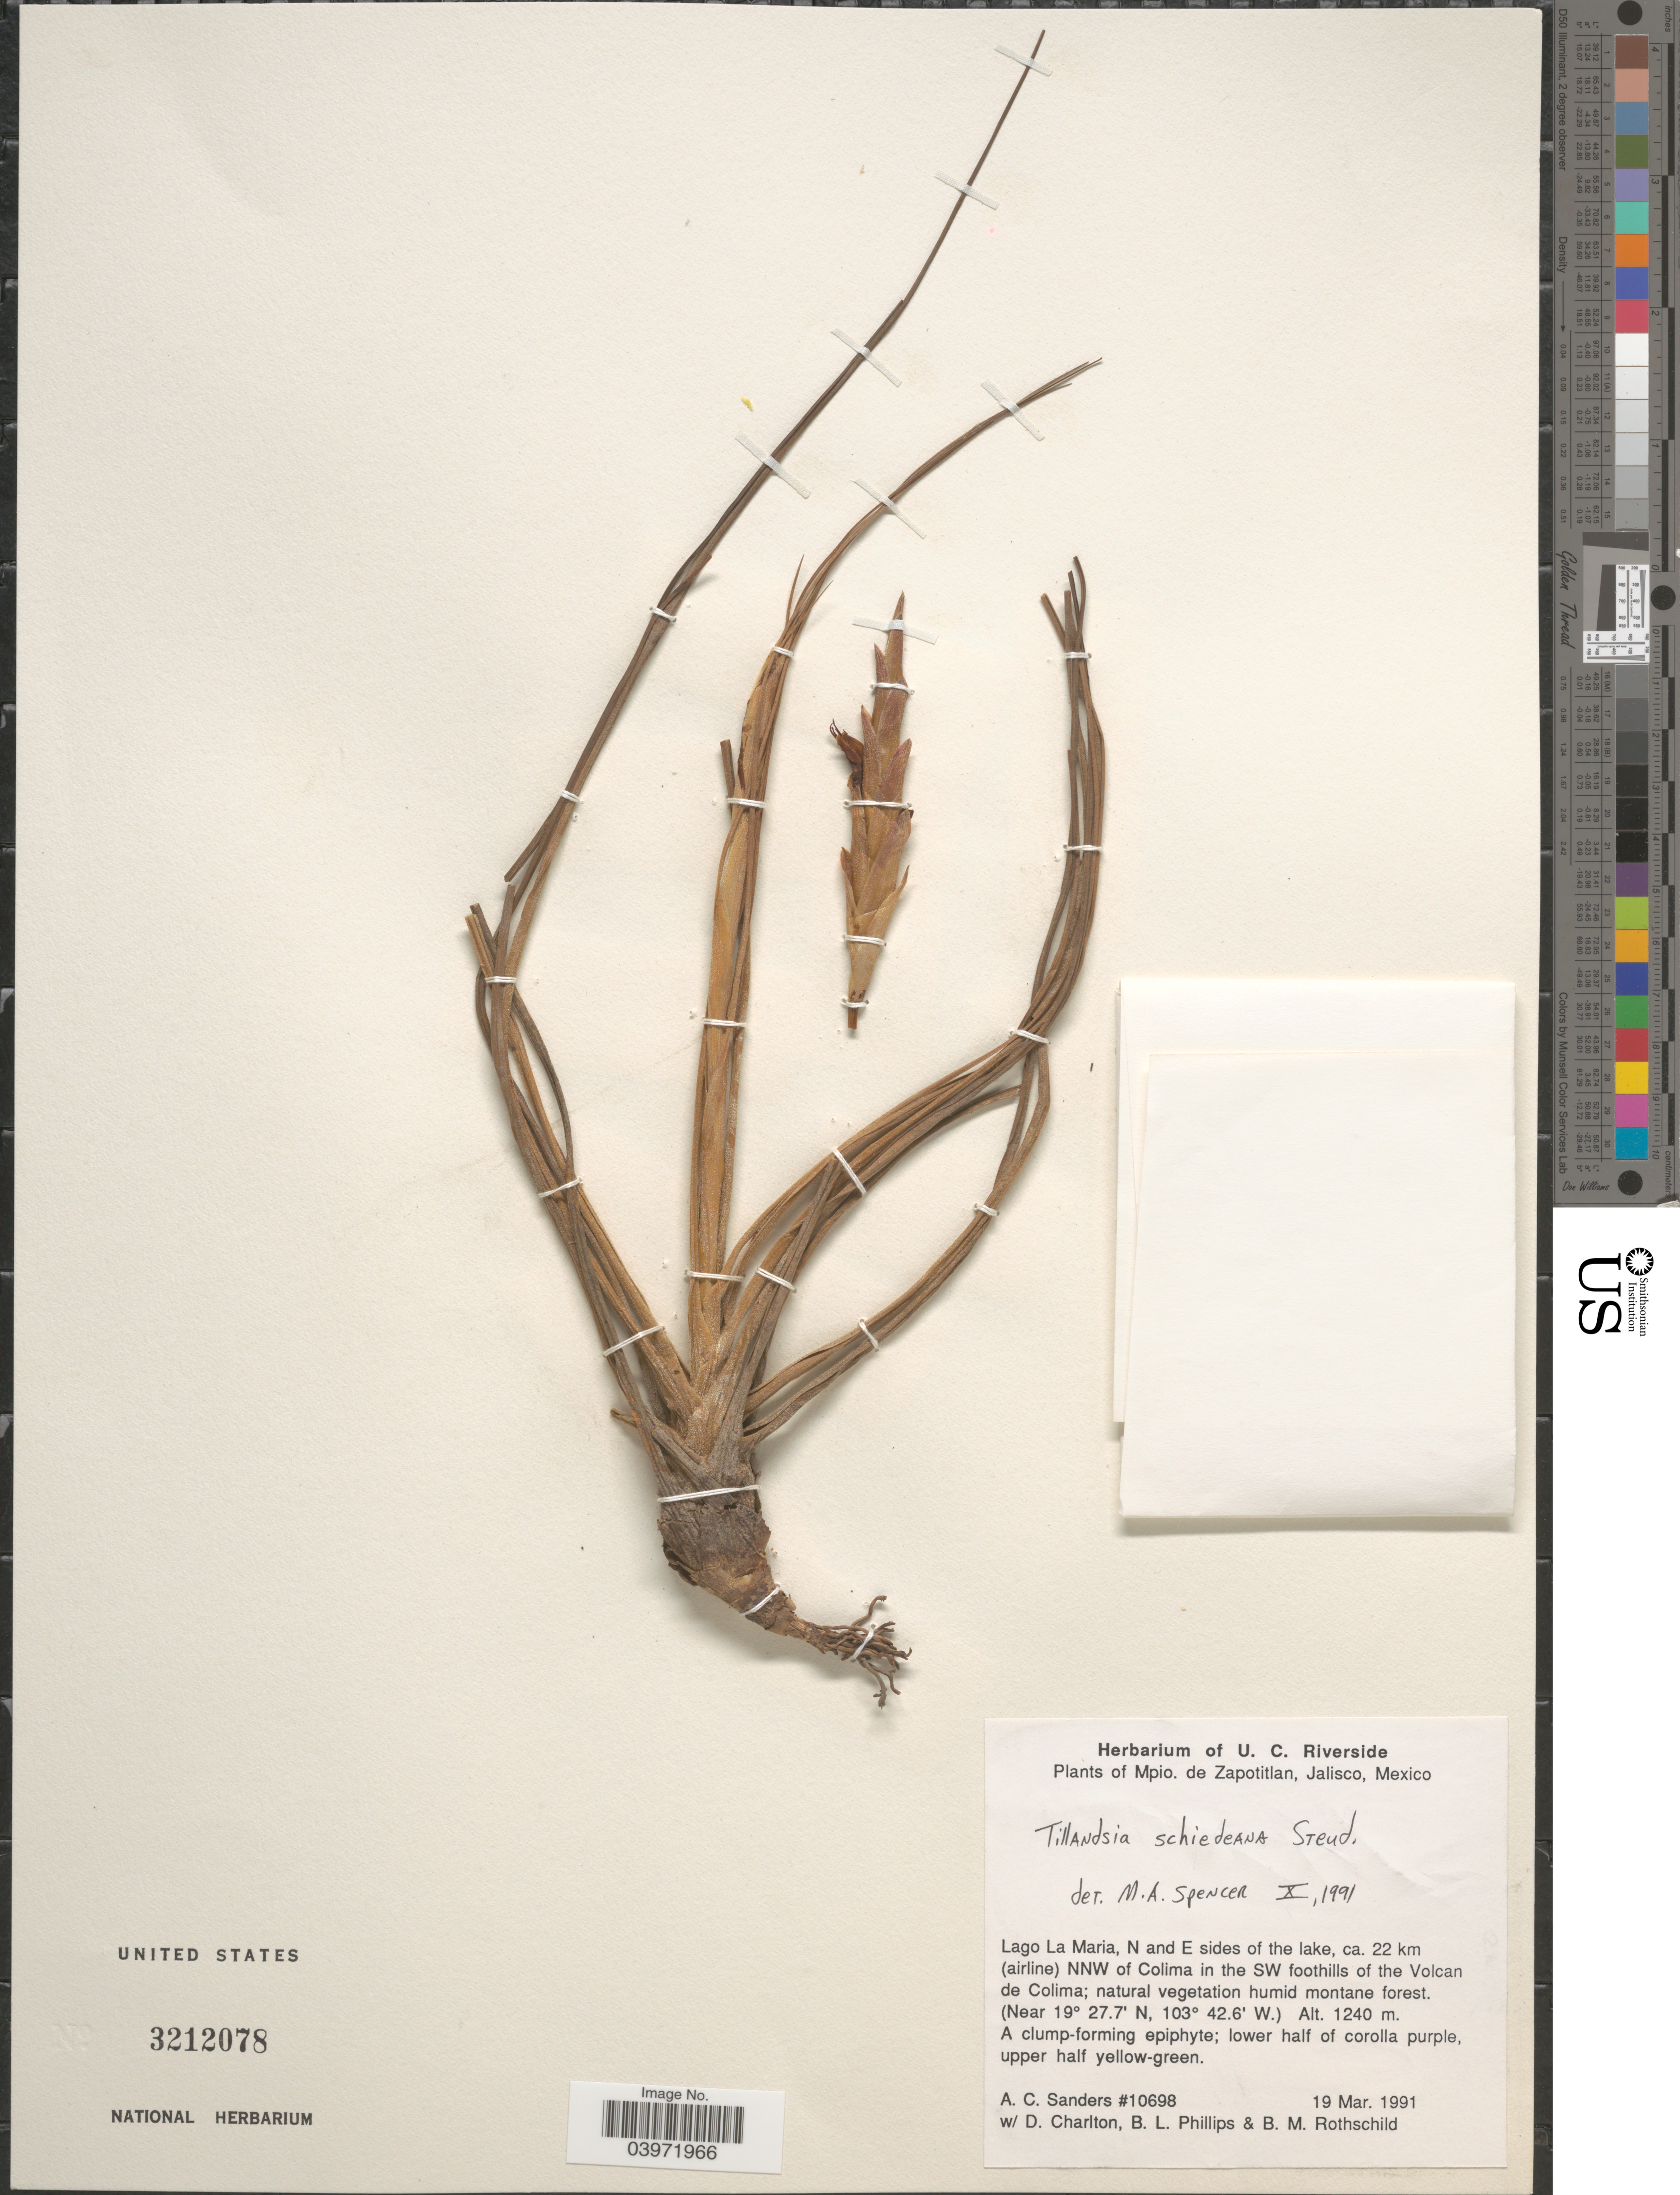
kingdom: Plantae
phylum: Tracheophyta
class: Liliopsida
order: Poales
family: Bromeliaceae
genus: Tillandsia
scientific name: Tillandsia schiedeana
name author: Steud.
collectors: A. Sanders, D. Charlton, B. L. Phillips & B. Rothschild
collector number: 10698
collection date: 1991-03-19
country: Mexico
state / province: Jalisco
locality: Mpio. de Zapotitlan. Lago La Maria, N and E sides of the lake, ca. 22 km (airline) NNW of Colima in the SW foothills of the Volcan de Colima.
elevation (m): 1240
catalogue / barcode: US 3212078